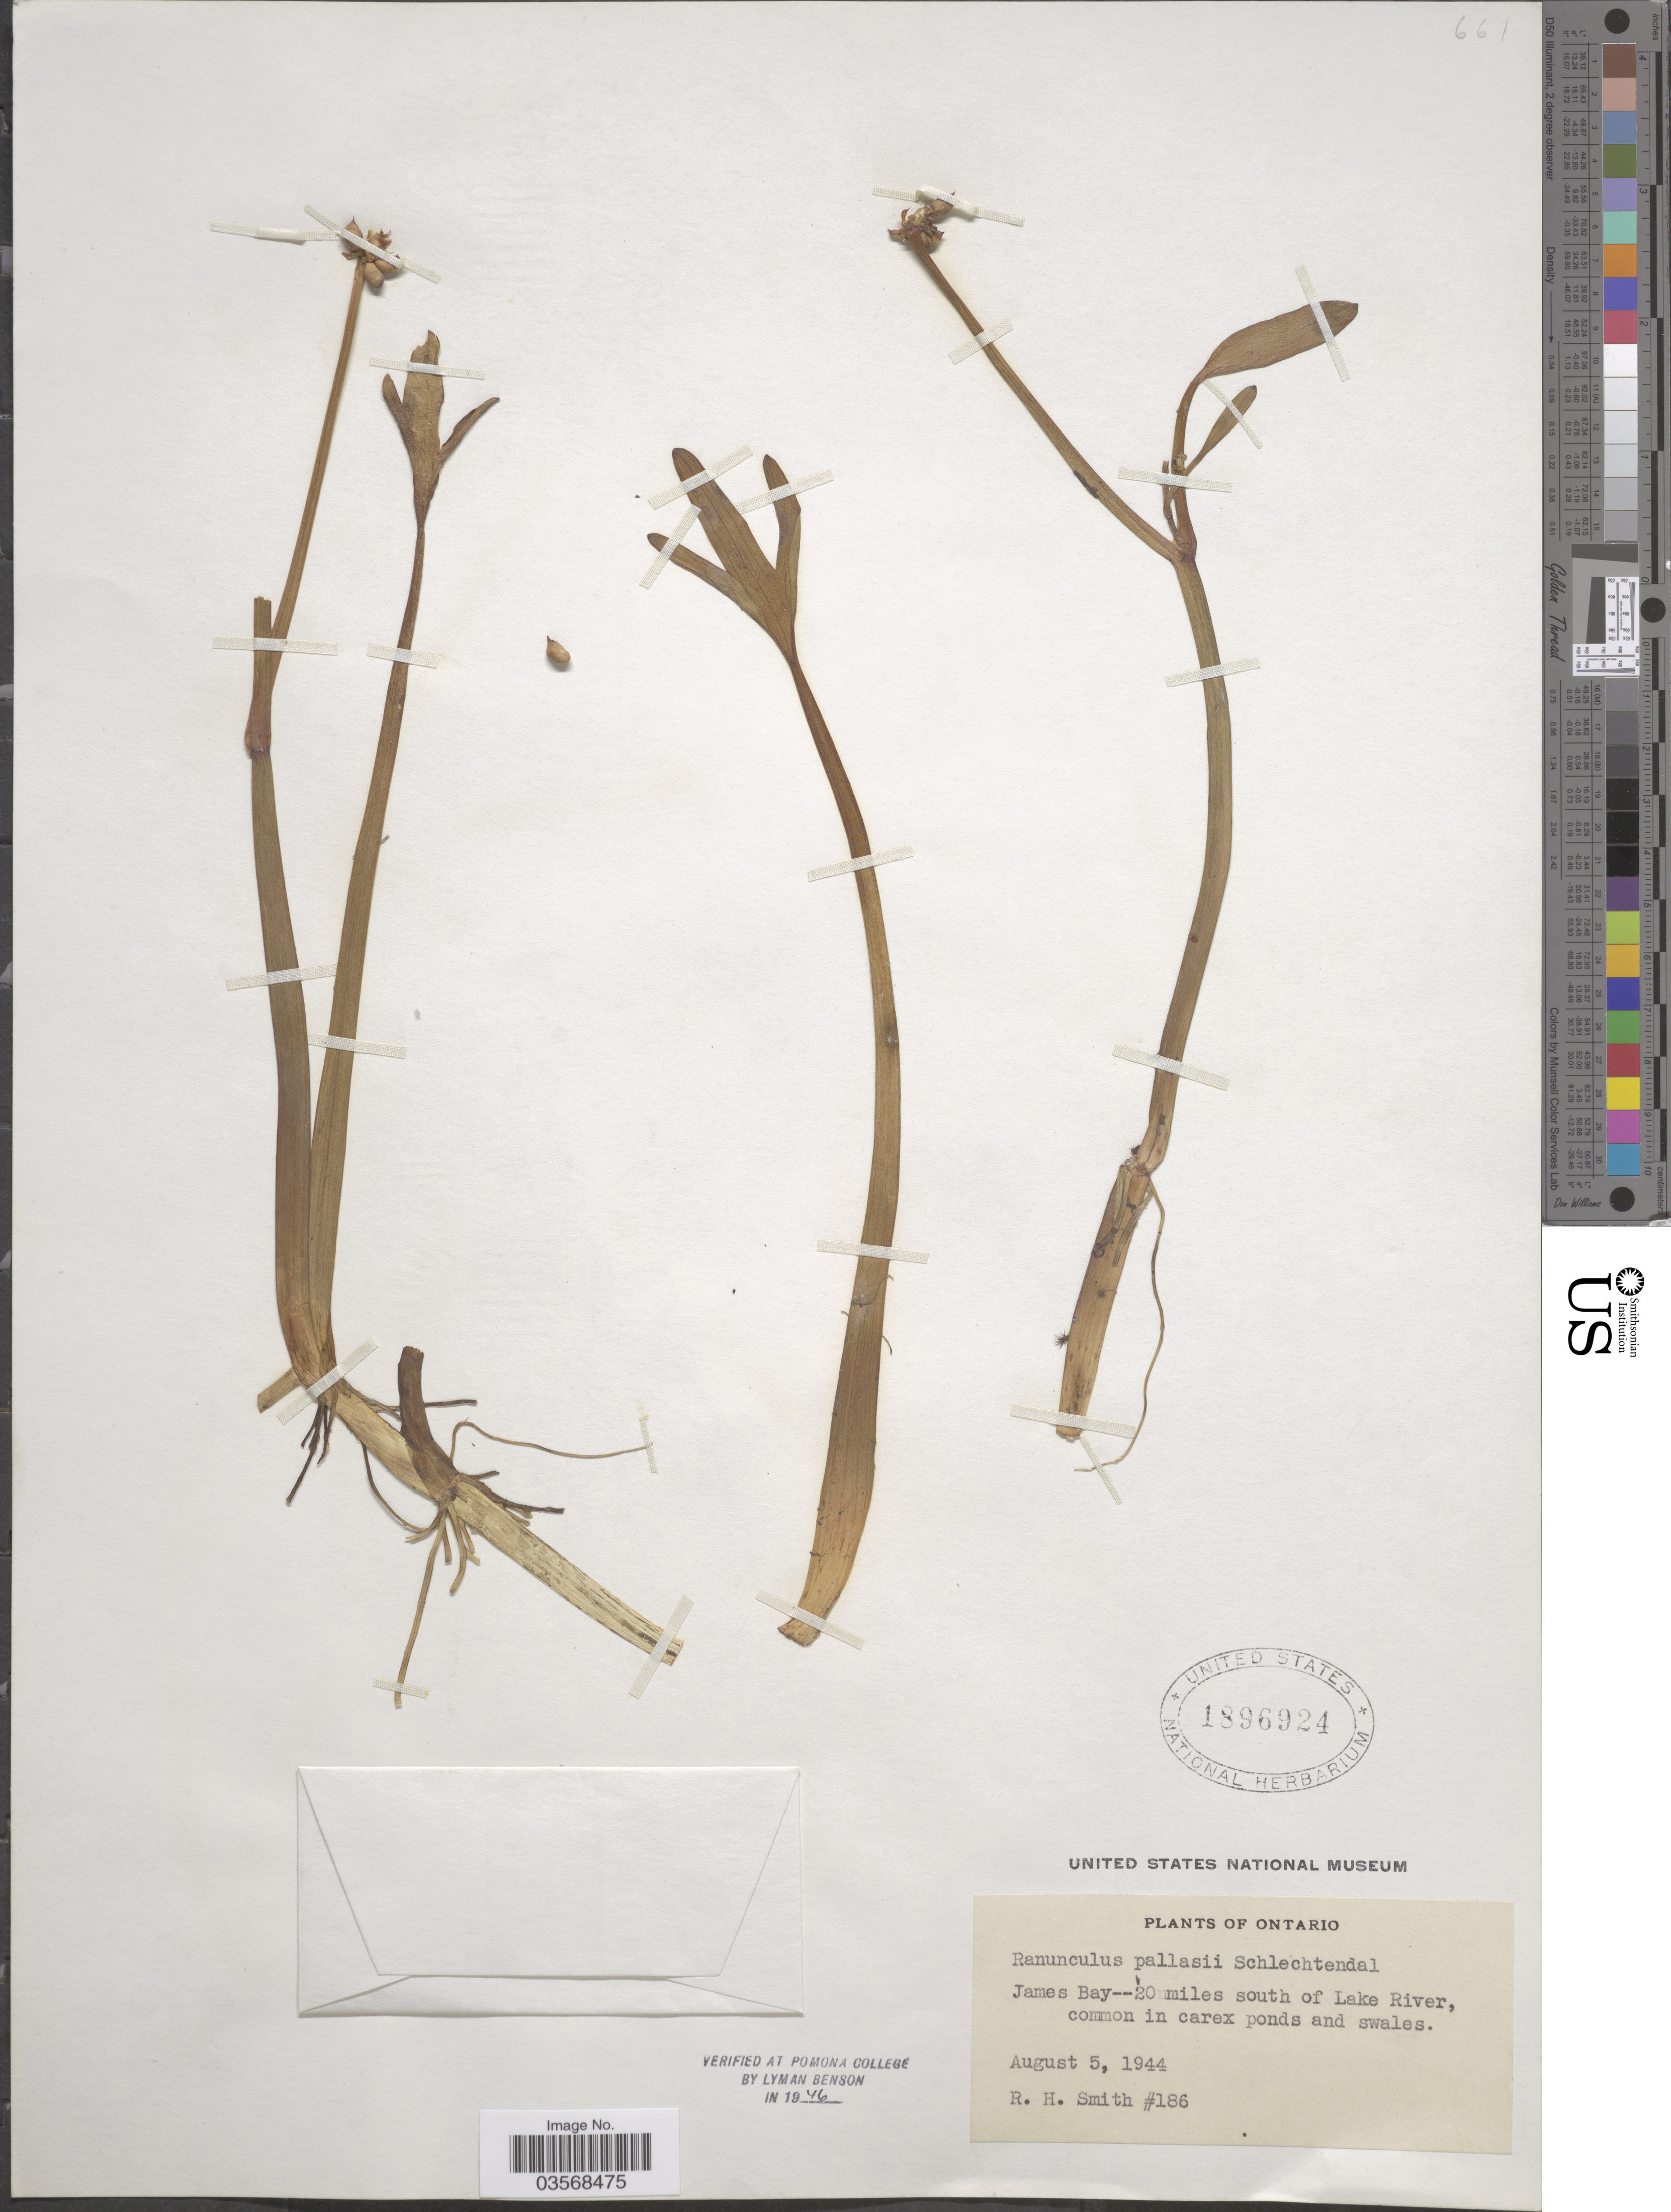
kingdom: Plantae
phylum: Tracheophyta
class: Magnoliopsida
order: Ranunculales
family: Ranunculaceae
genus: Ranunculus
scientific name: Ranunculus pallasii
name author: Schltdl.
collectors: R. H. Smith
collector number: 186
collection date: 1944-08-05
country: Canada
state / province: Ontario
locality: James Bay -- 20 miles south of Lake River.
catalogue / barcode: US 1896924